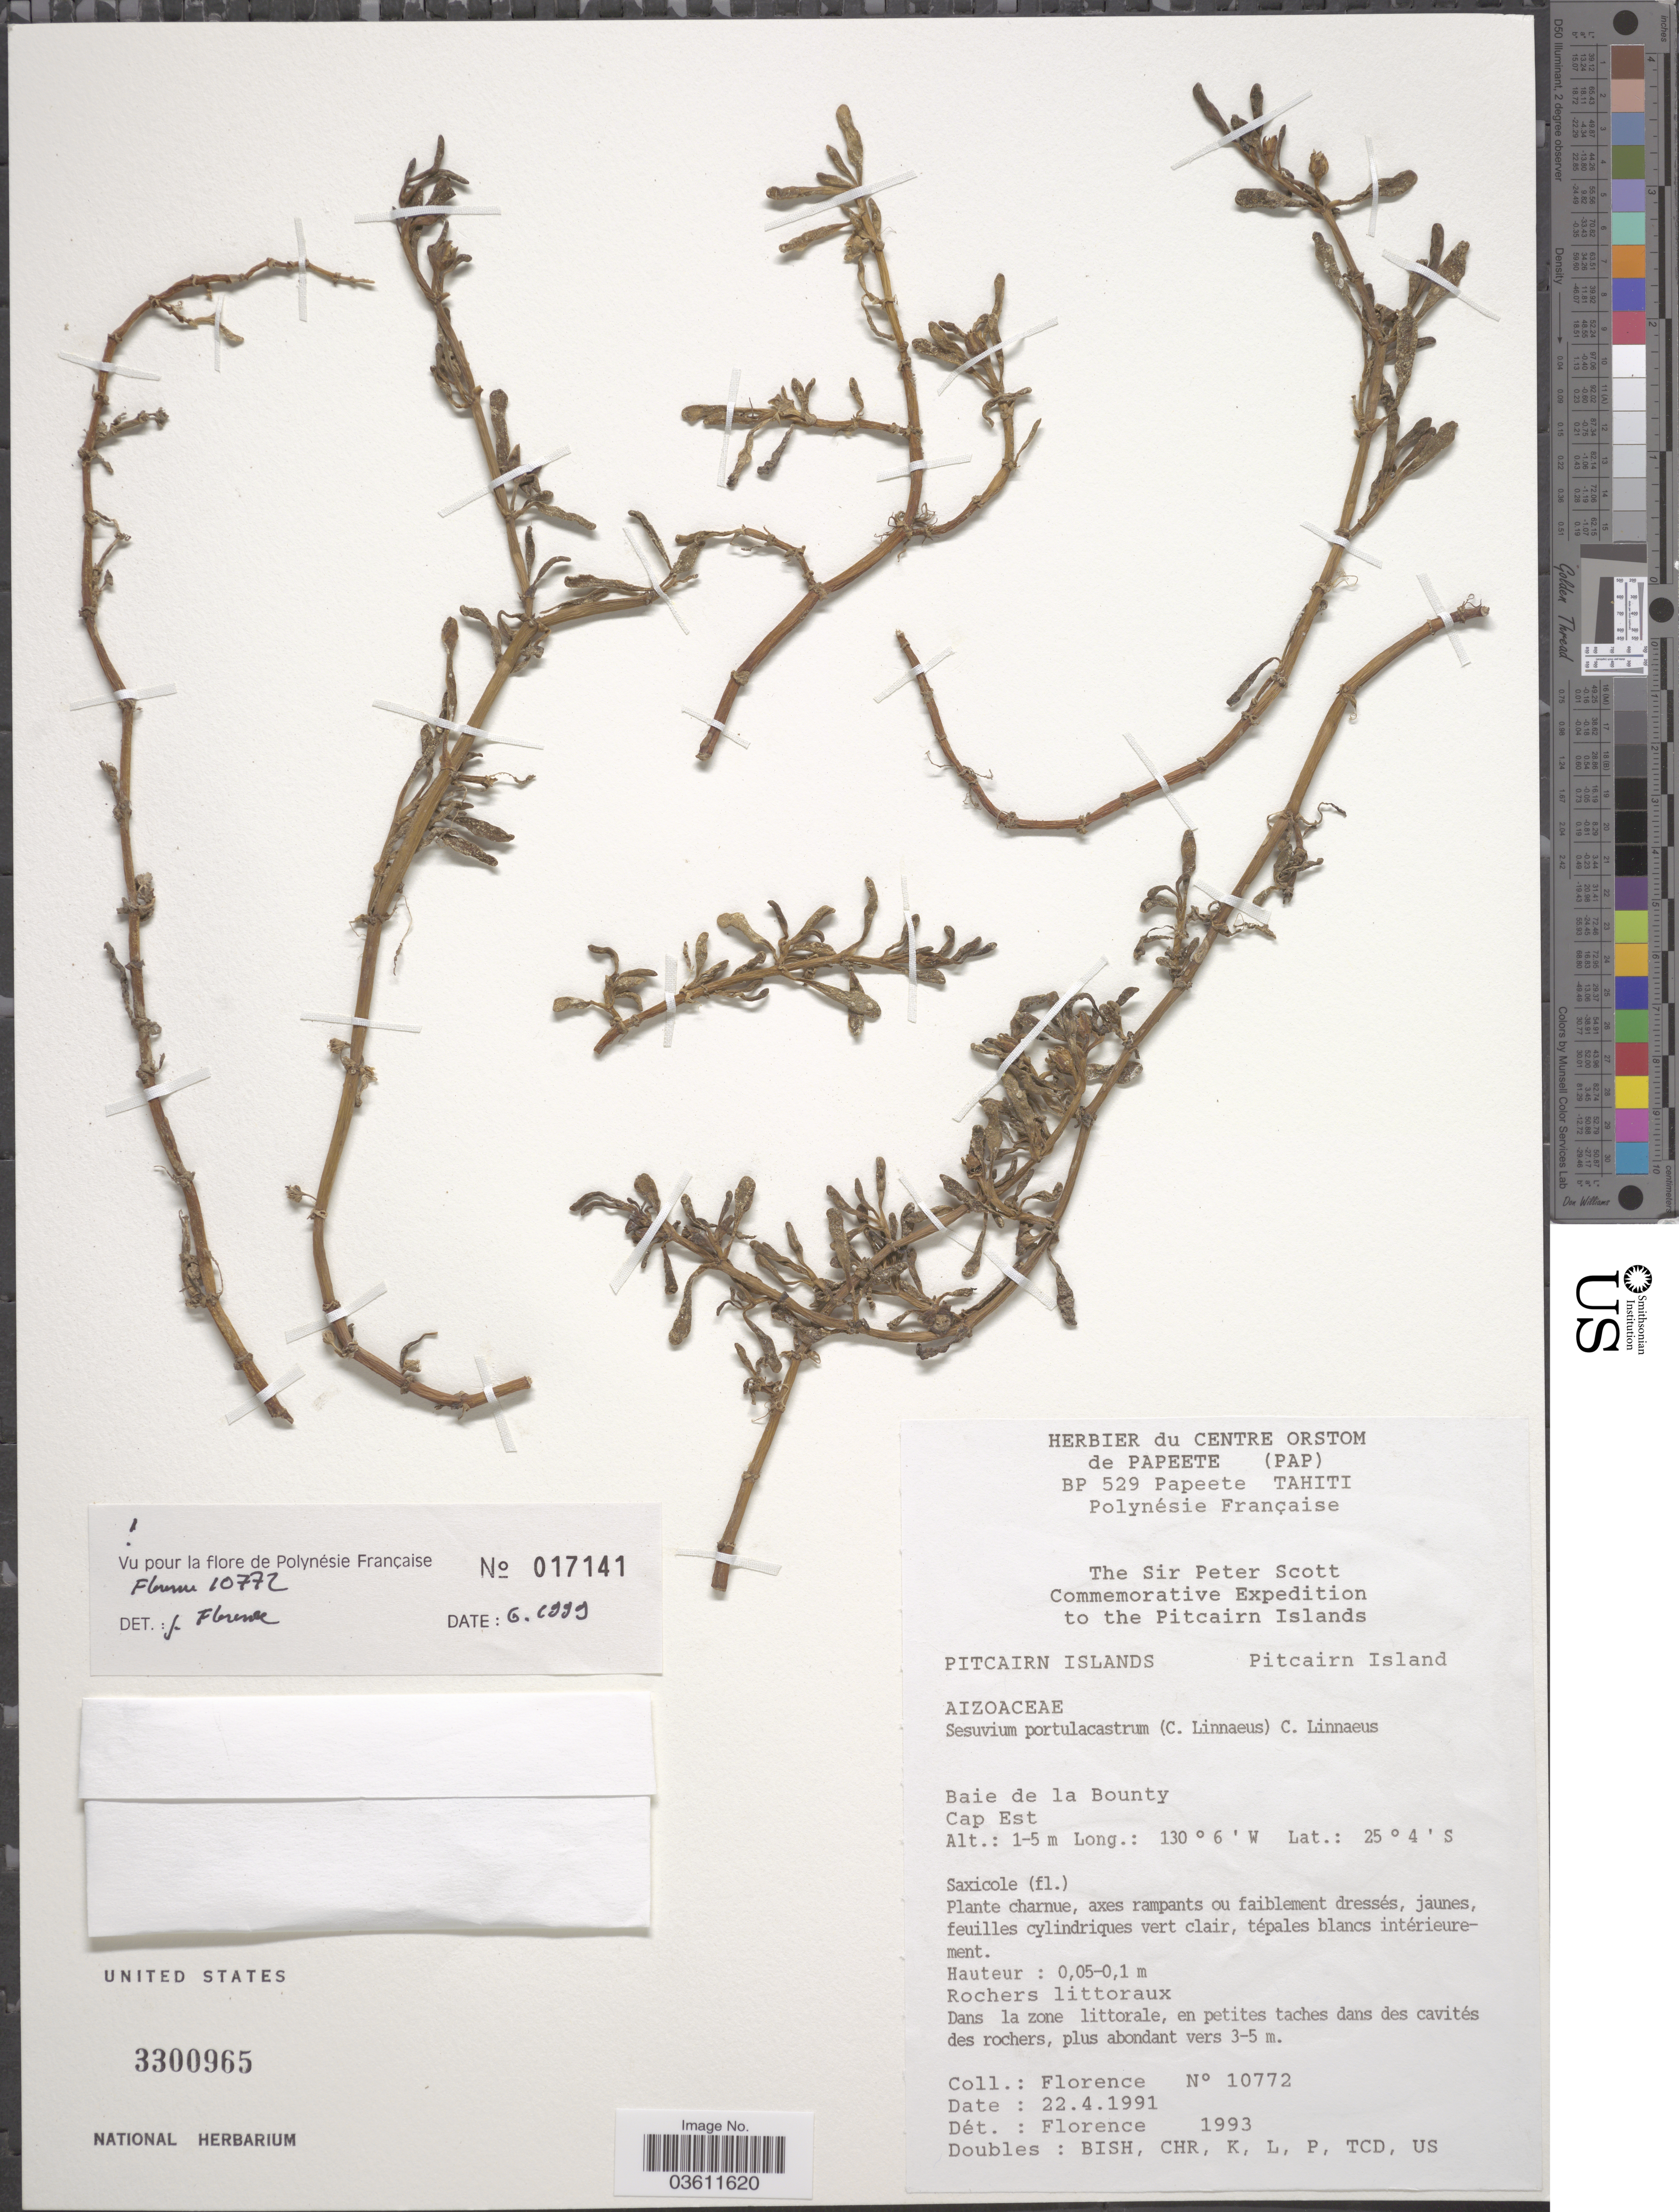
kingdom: Plantae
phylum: Tracheophyta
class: Magnoliopsida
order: Caryophyllales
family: Aizoaceae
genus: Sesuvium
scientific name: Sesuvium portulacastrum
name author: (L.) L.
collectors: -. Florence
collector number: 10772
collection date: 1991-04-22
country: Pitcairn Islands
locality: Pitcairn Island. Baie de la Bounty. Cap Est.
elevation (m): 1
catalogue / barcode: US 3300965